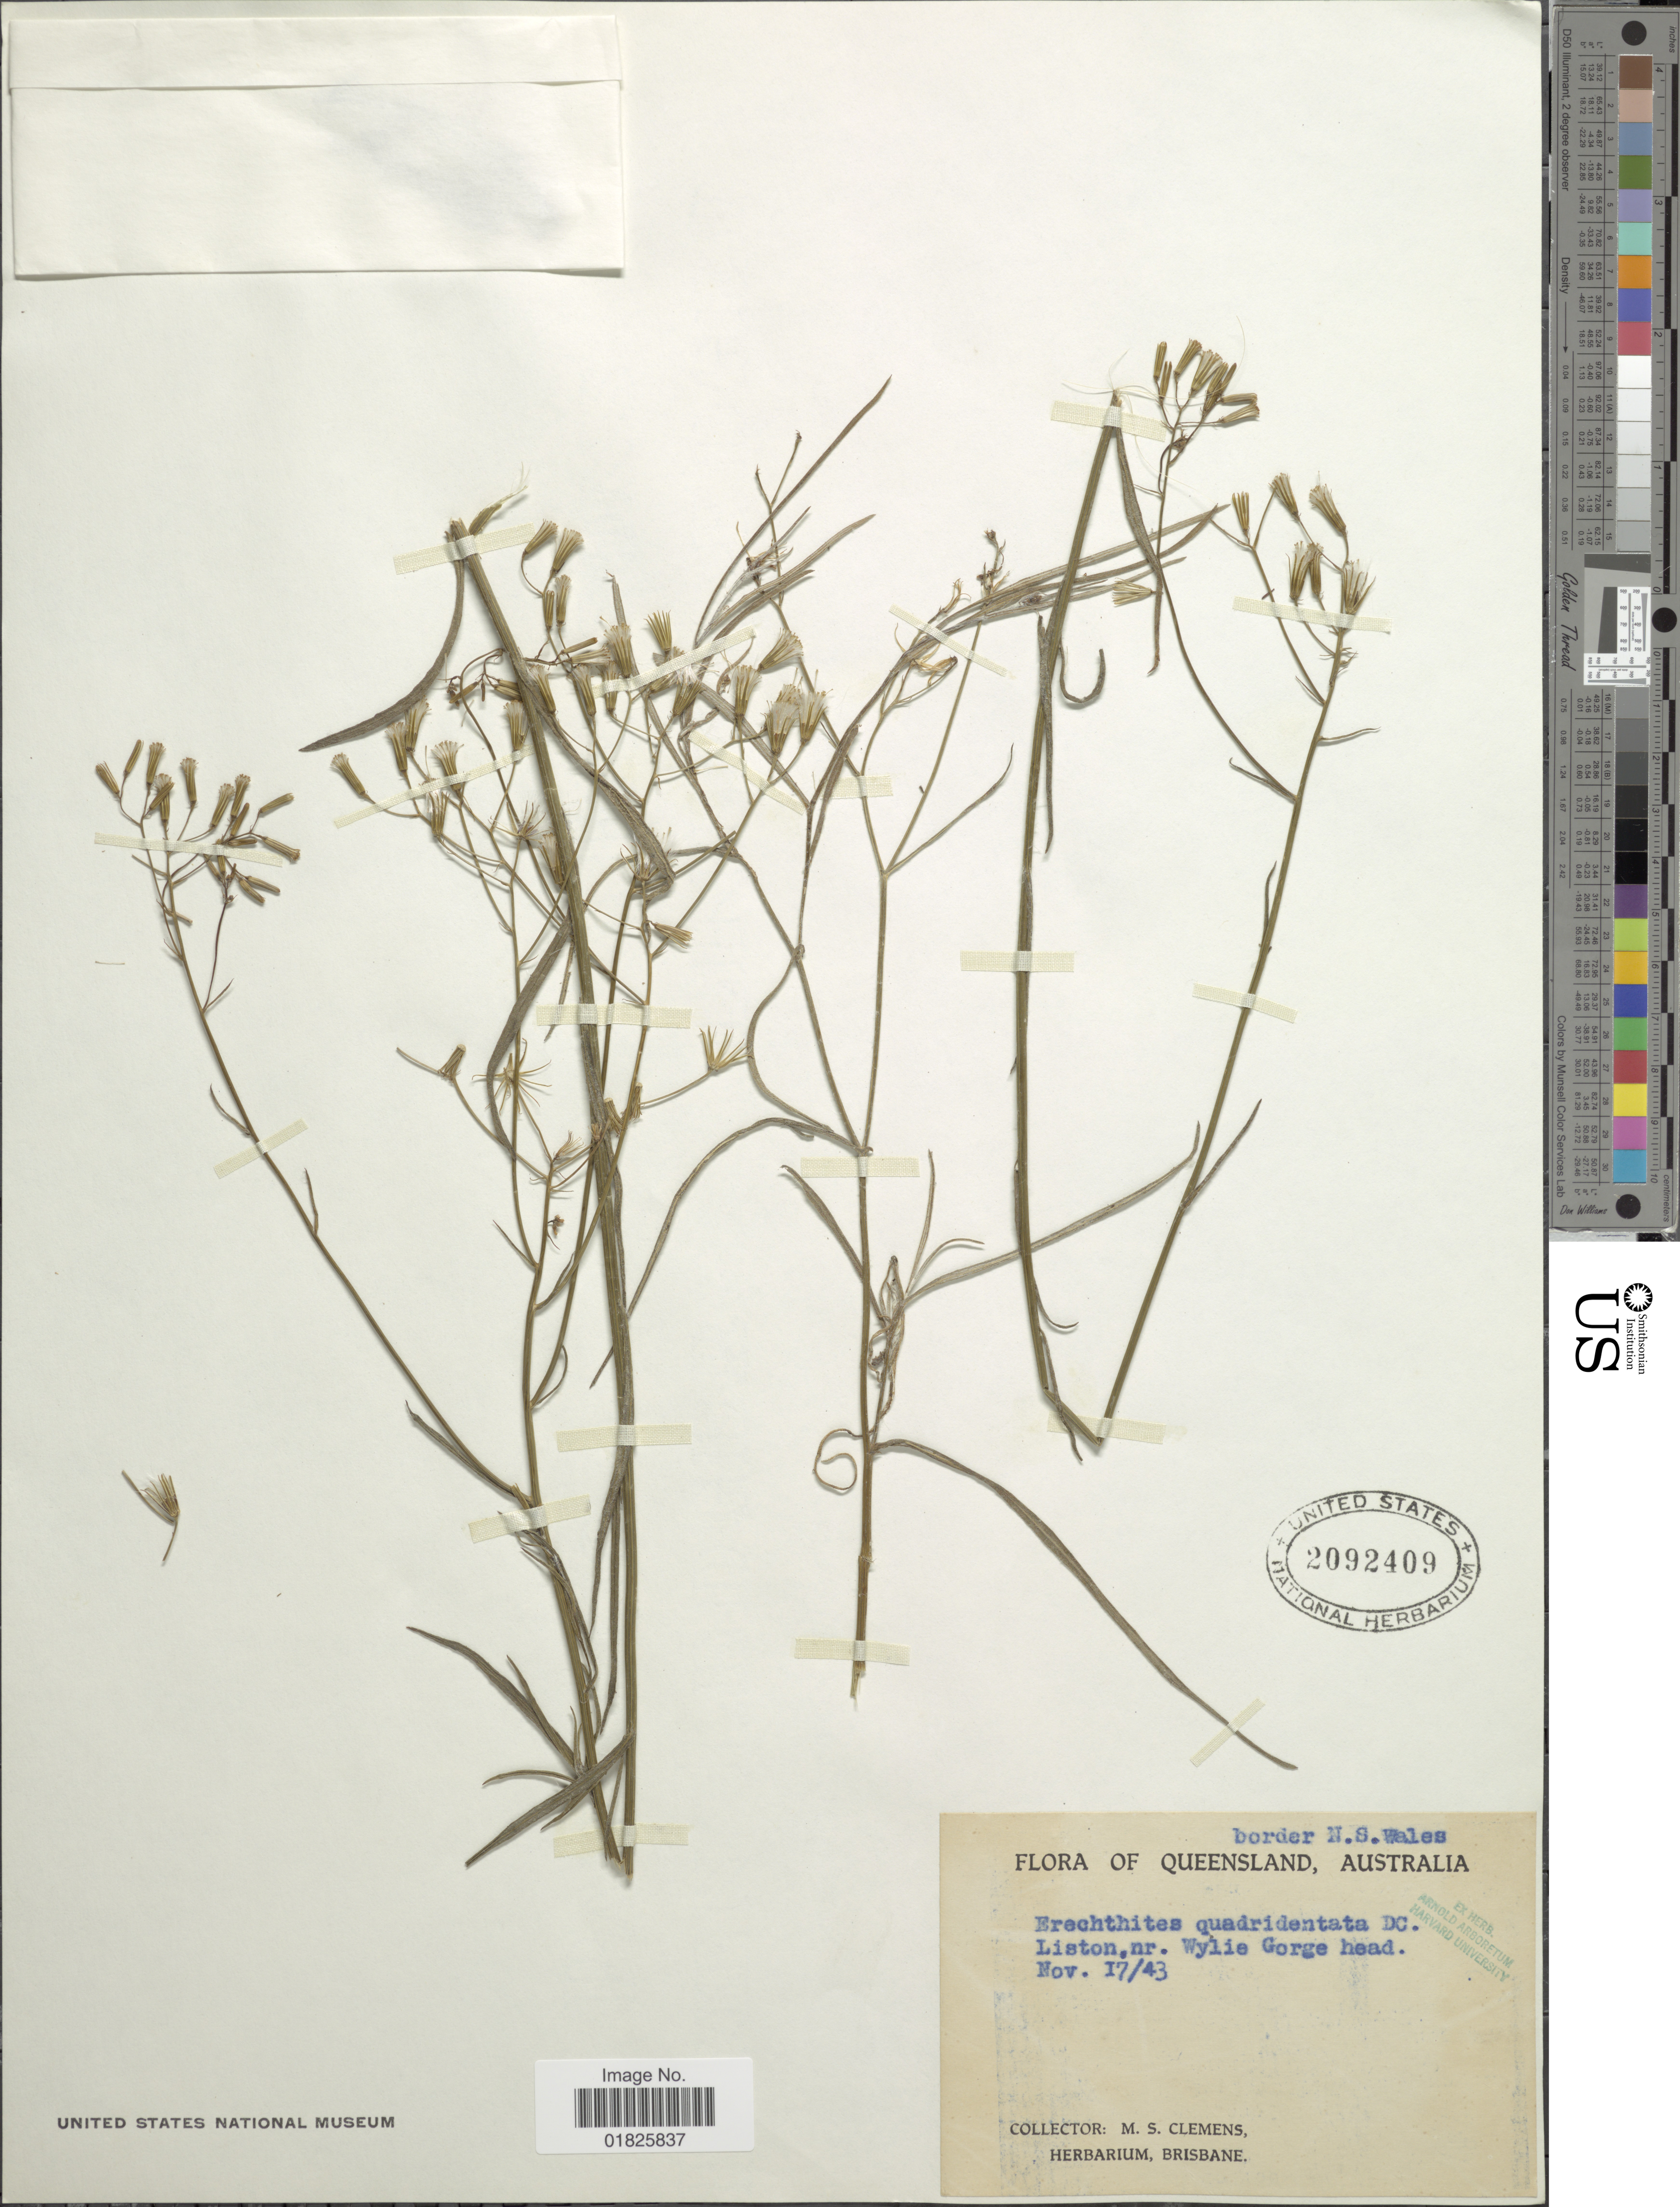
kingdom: Plantae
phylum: Tracheophyta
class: Magnoliopsida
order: Asterales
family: Asteraceae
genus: Erechtites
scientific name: Erechtites quadridentatus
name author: Kuntze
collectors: M. S. Clemens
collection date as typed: Transcribed d/m/y: 17/11/43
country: Australia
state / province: Queensland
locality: Border N. S. Wales, Liston, nr. Wylie Gorge head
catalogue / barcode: US 2092409